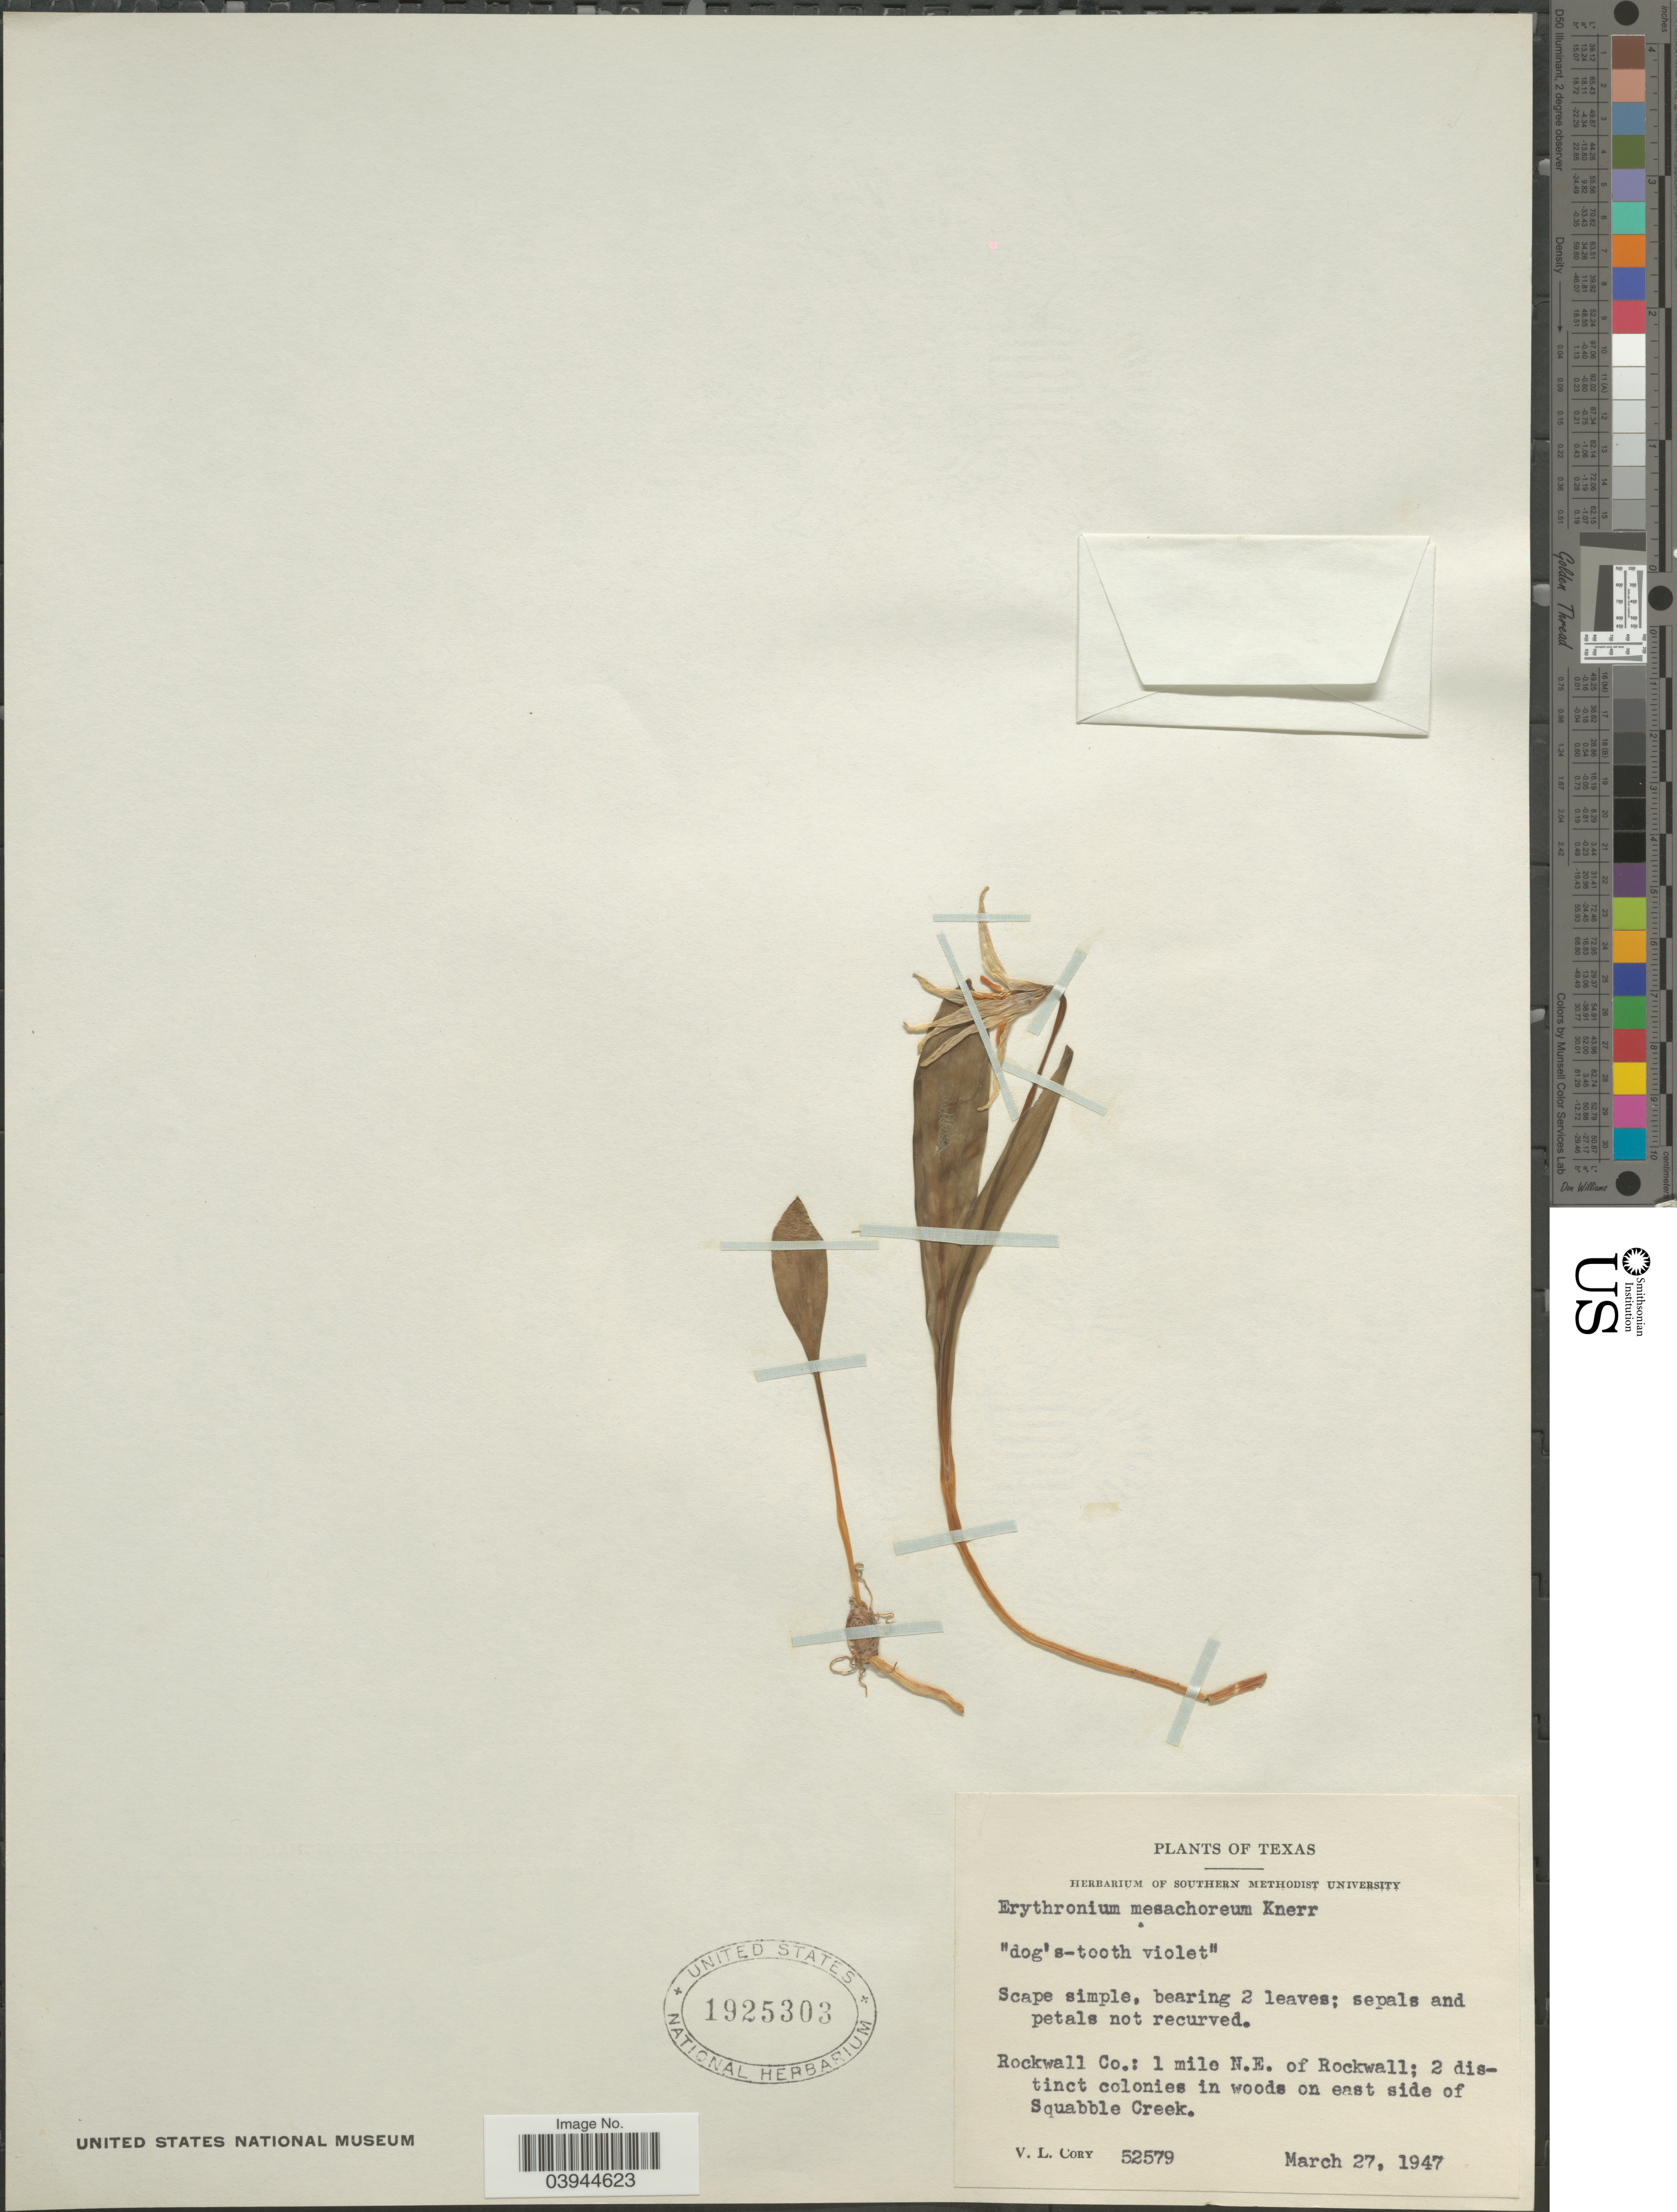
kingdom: Plantae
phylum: Tracheophyta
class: Liliopsida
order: Liliales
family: Liliaceae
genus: Erythronium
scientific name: Erythronium mesochoreum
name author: Knerr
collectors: V. Cory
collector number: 52579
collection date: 1947-03-27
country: United States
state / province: Texas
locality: Rockwall Co.: 1 mile N.E. of Rockwall; 2 distinct colonies in woods on east side of Squabble Creek.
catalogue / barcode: US 1925303